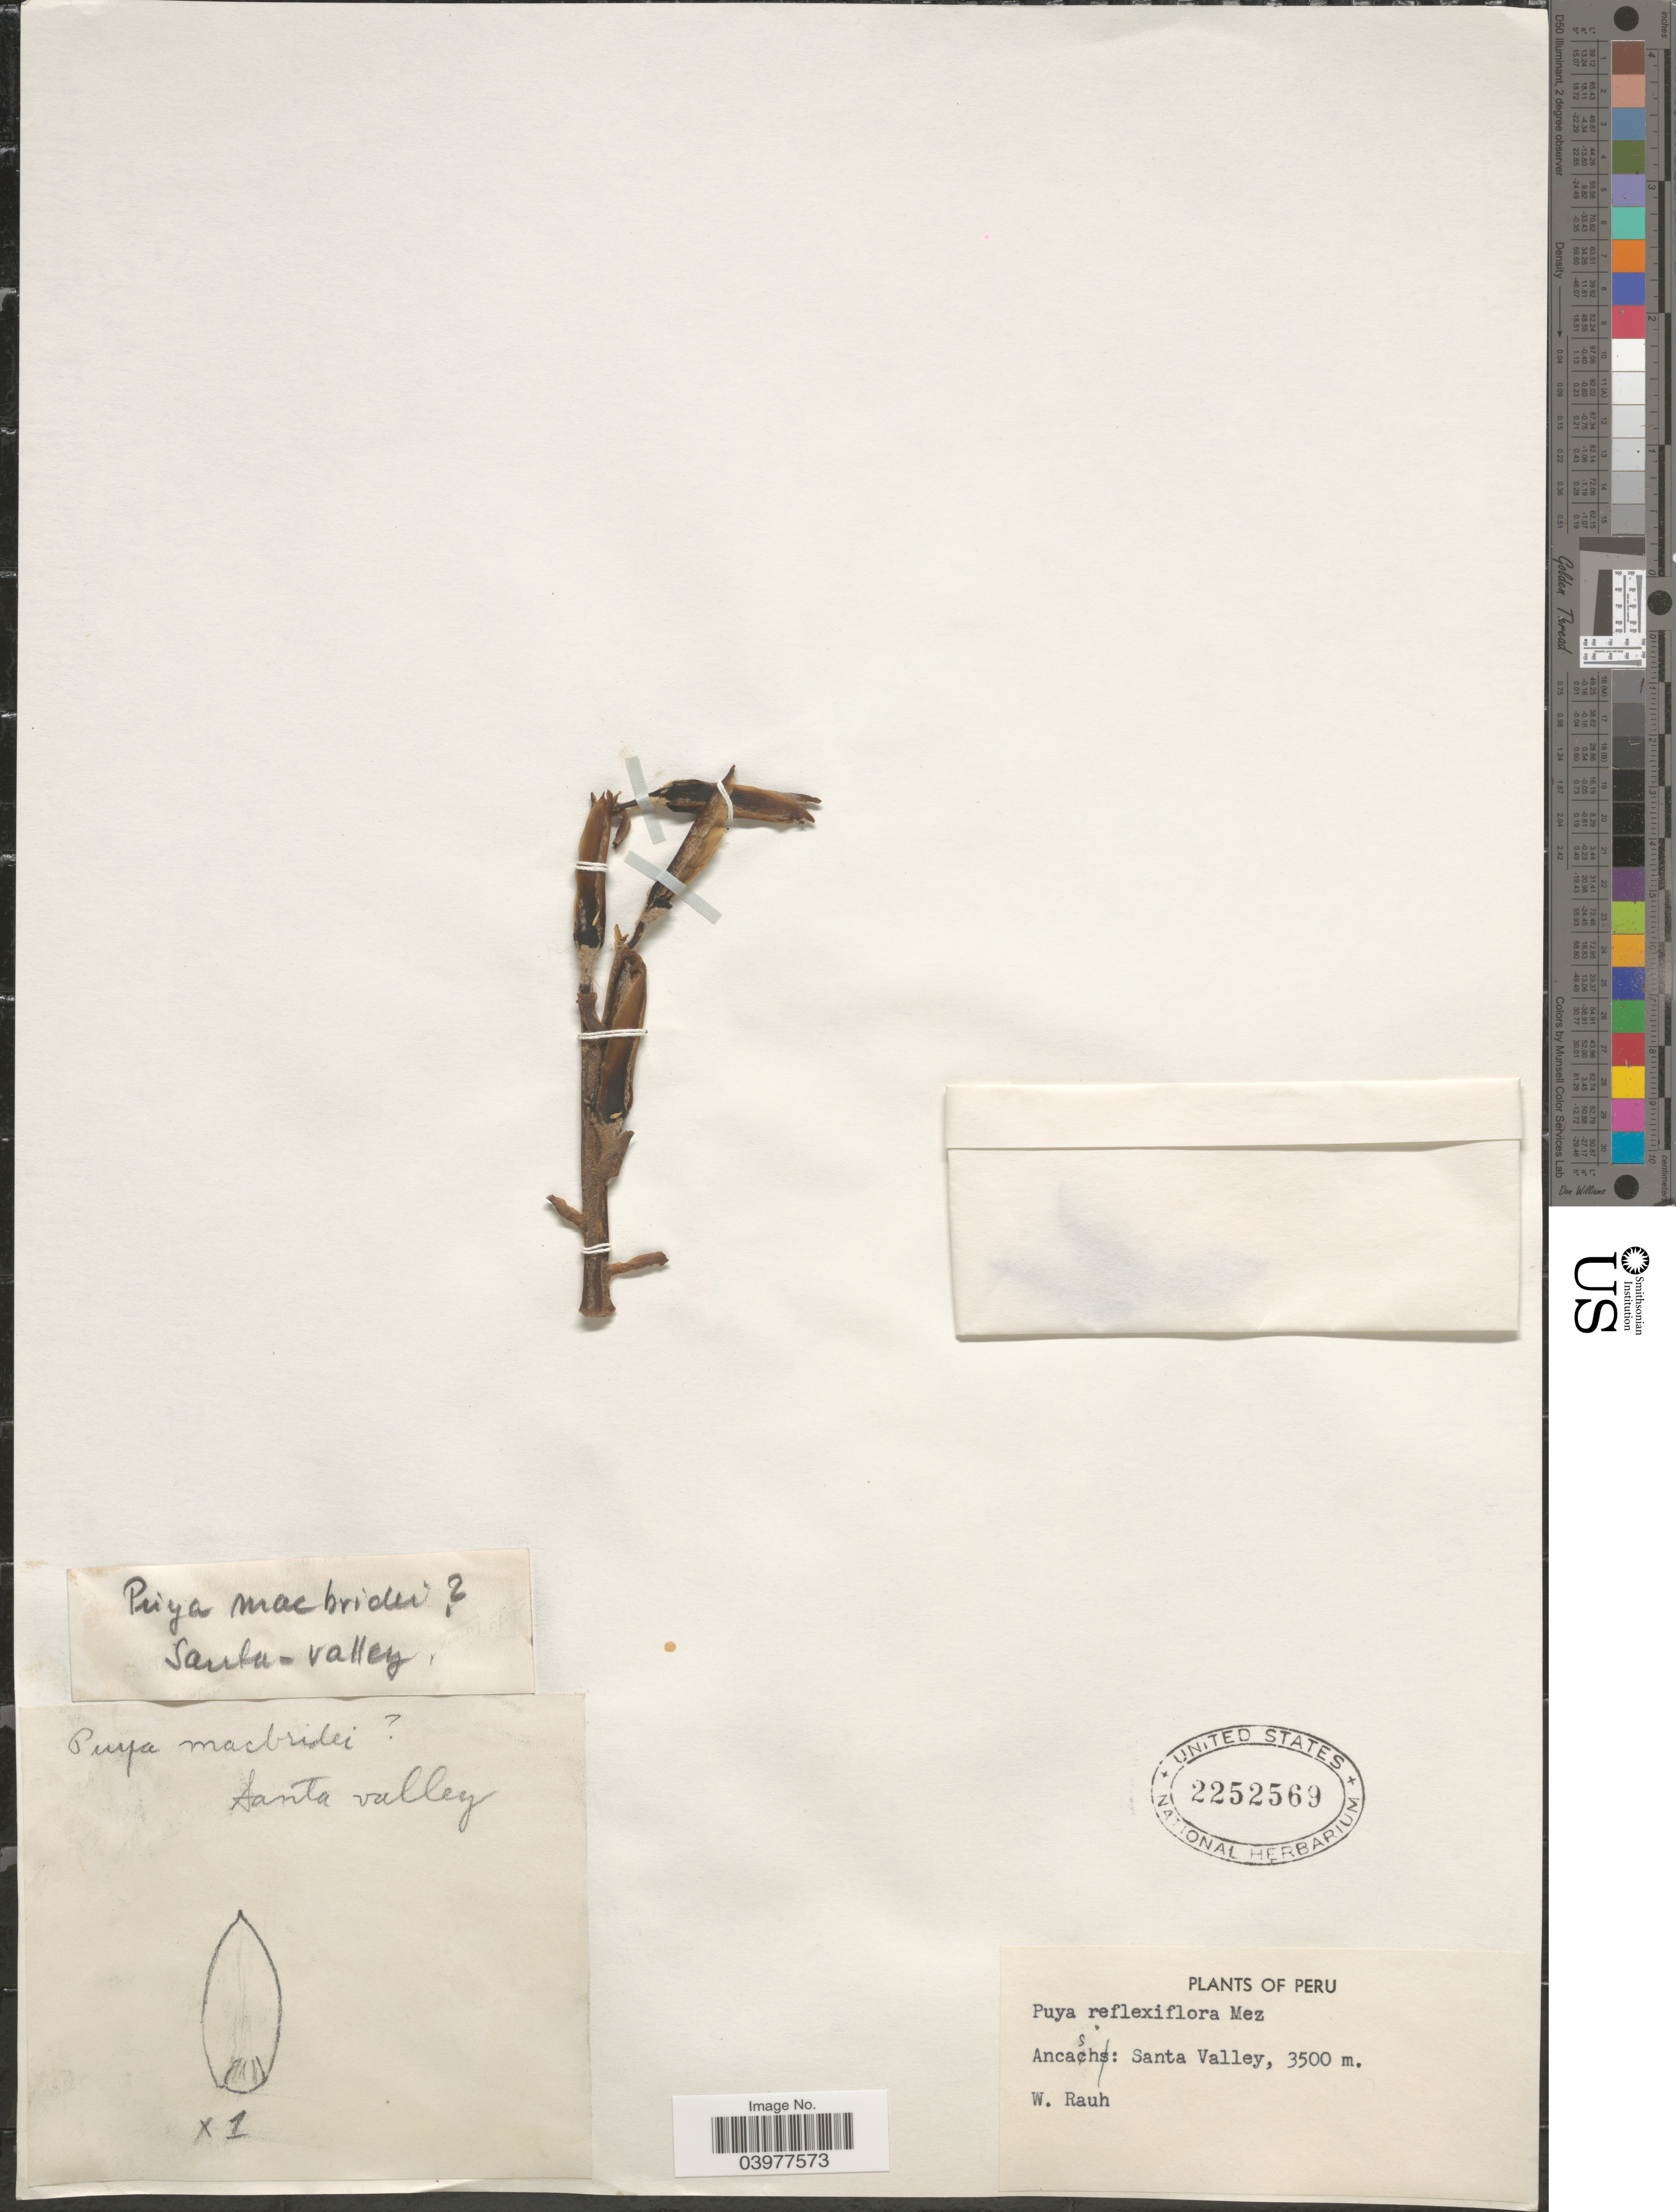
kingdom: Plantae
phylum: Tracheophyta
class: Liliopsida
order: Poales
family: Bromeliaceae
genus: Puya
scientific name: Puya reflexiflora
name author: Mez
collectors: W. Rauh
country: Peru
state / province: Ancash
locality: Santa Valley.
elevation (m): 3500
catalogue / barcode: US 2252569